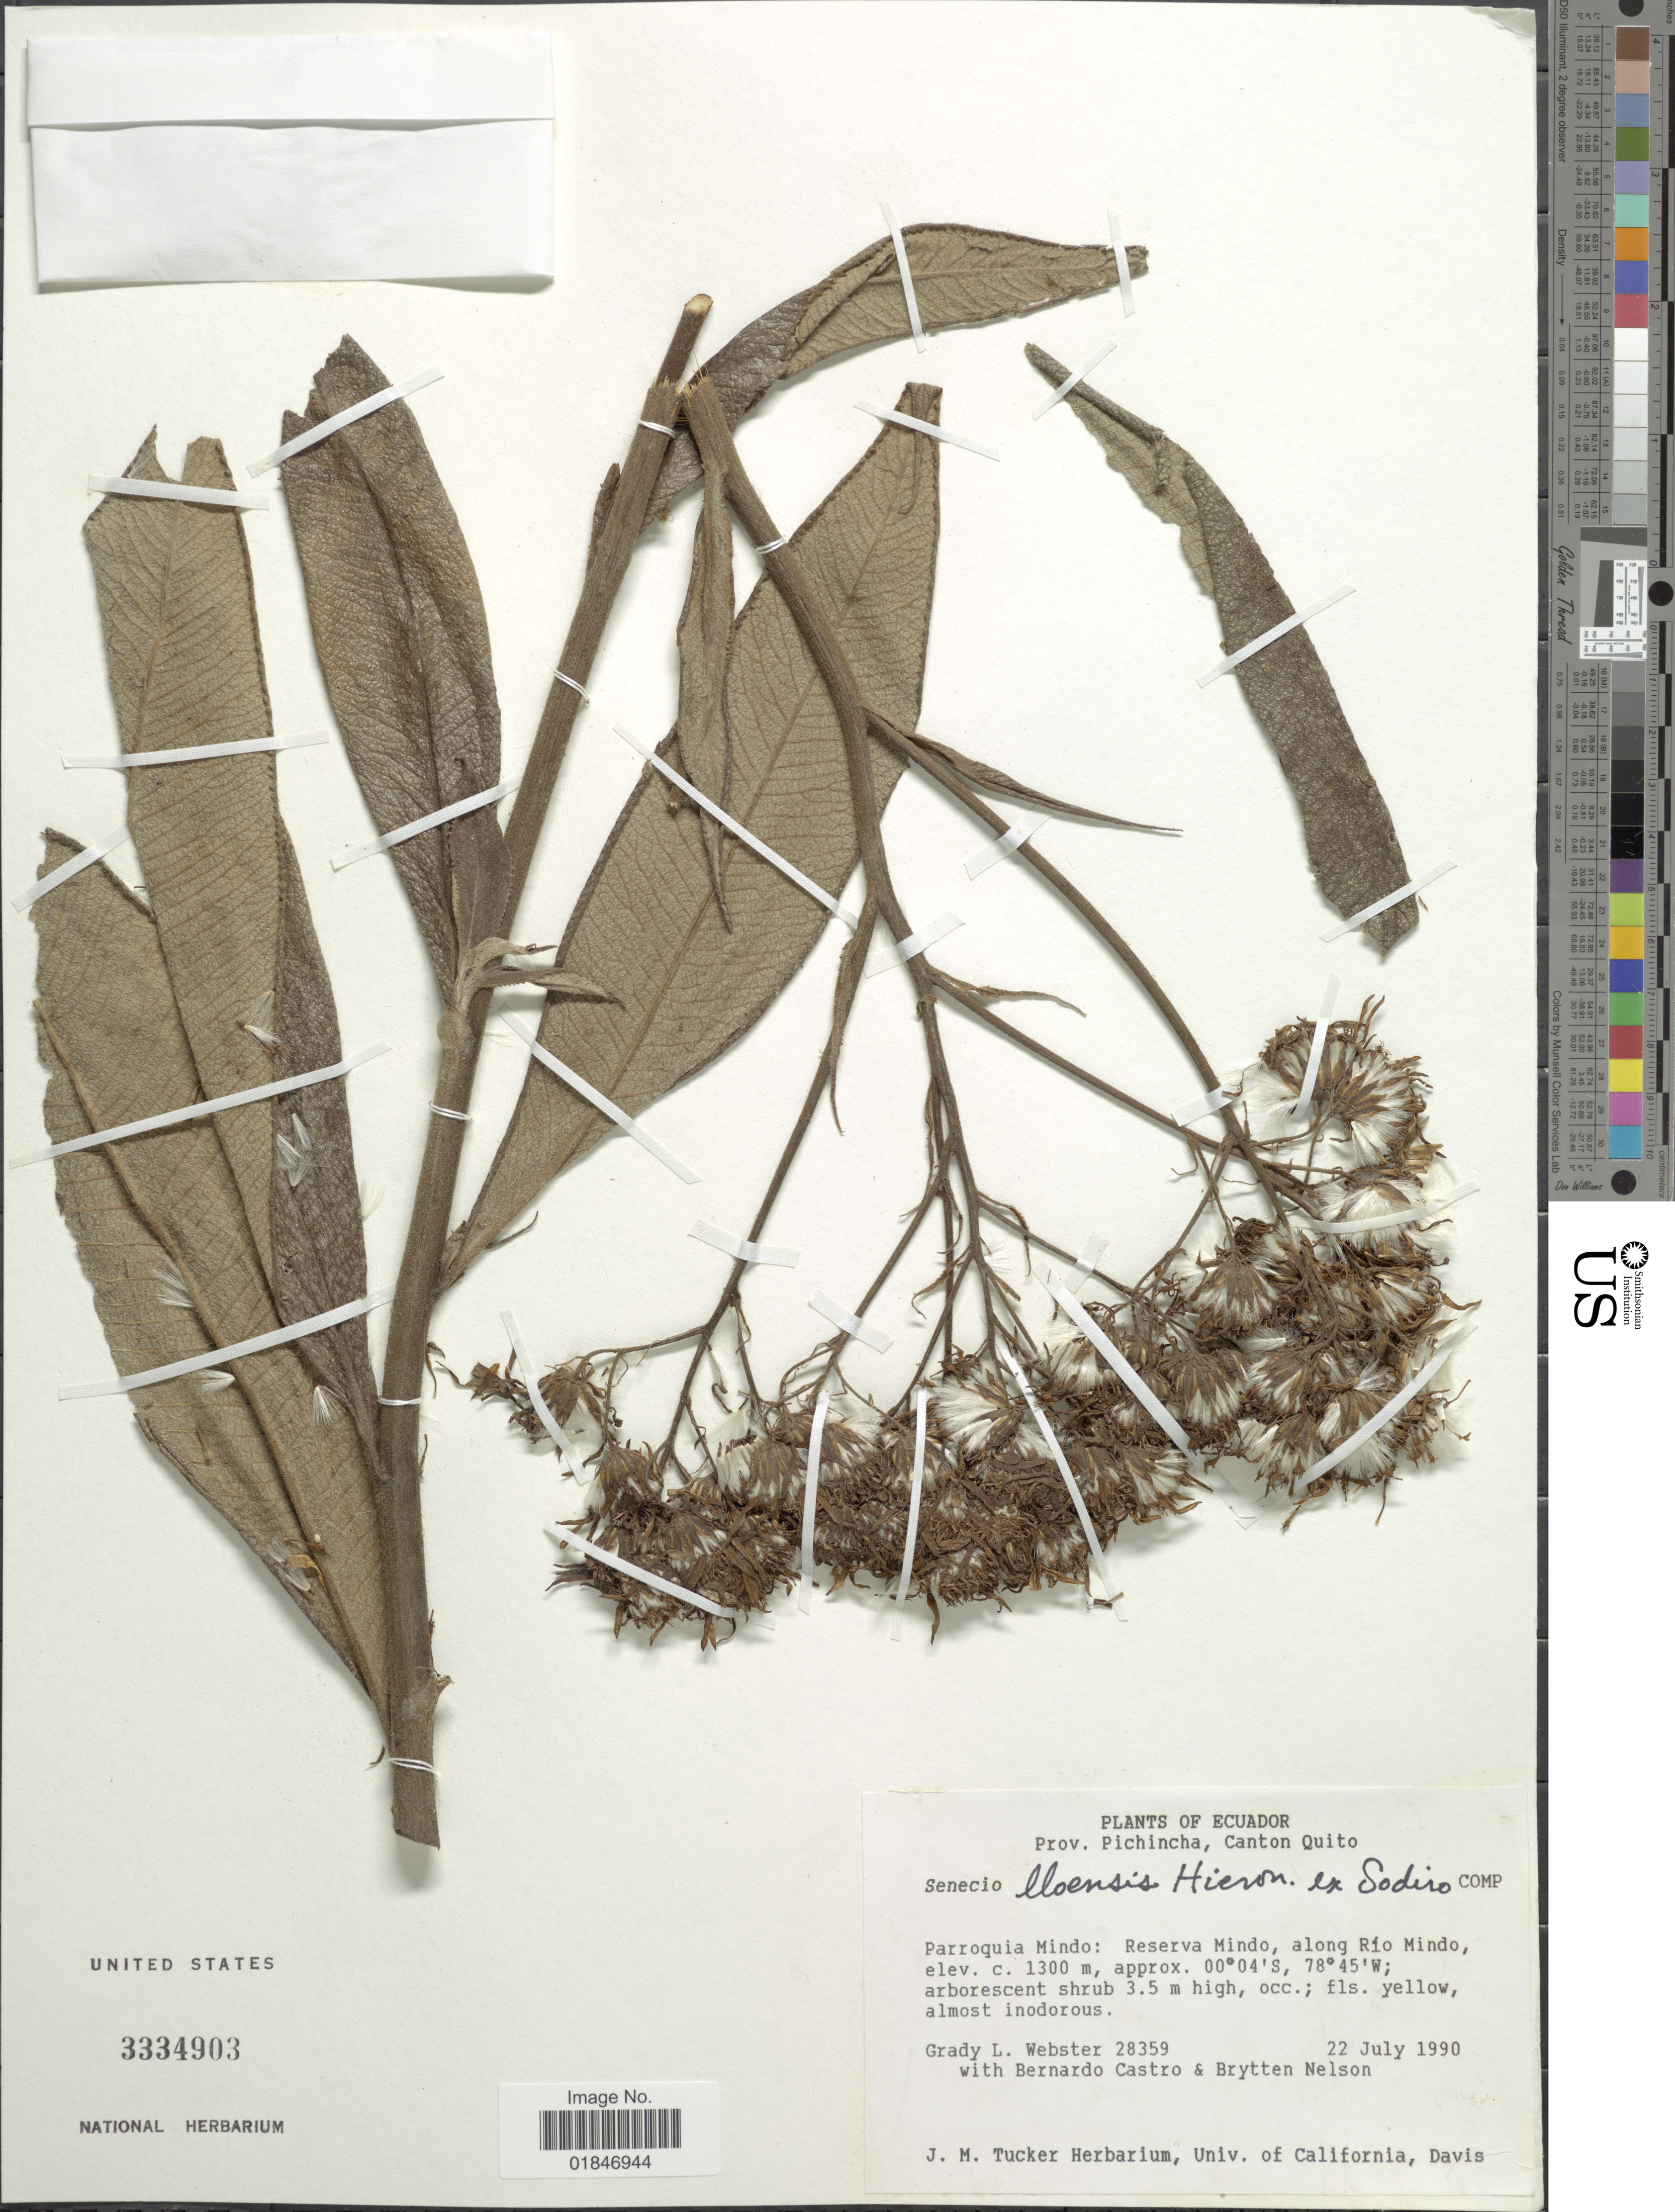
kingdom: Plantae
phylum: Tracheophyta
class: Magnoliopsida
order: Asterales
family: Asteraceae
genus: Dendrophorbium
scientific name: Dendrophorbium iloense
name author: (Hieron.) C. Jeffrey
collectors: G. L. Webster, B. Castro & B. Nelson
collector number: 28359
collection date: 1990-07-22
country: Ecuador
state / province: Pichincha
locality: Prov. Pichincha, Canton Quito. Parroquia Mindo: reserva Mindo, along Rio Mindo.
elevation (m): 1300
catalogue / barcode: US 3334903